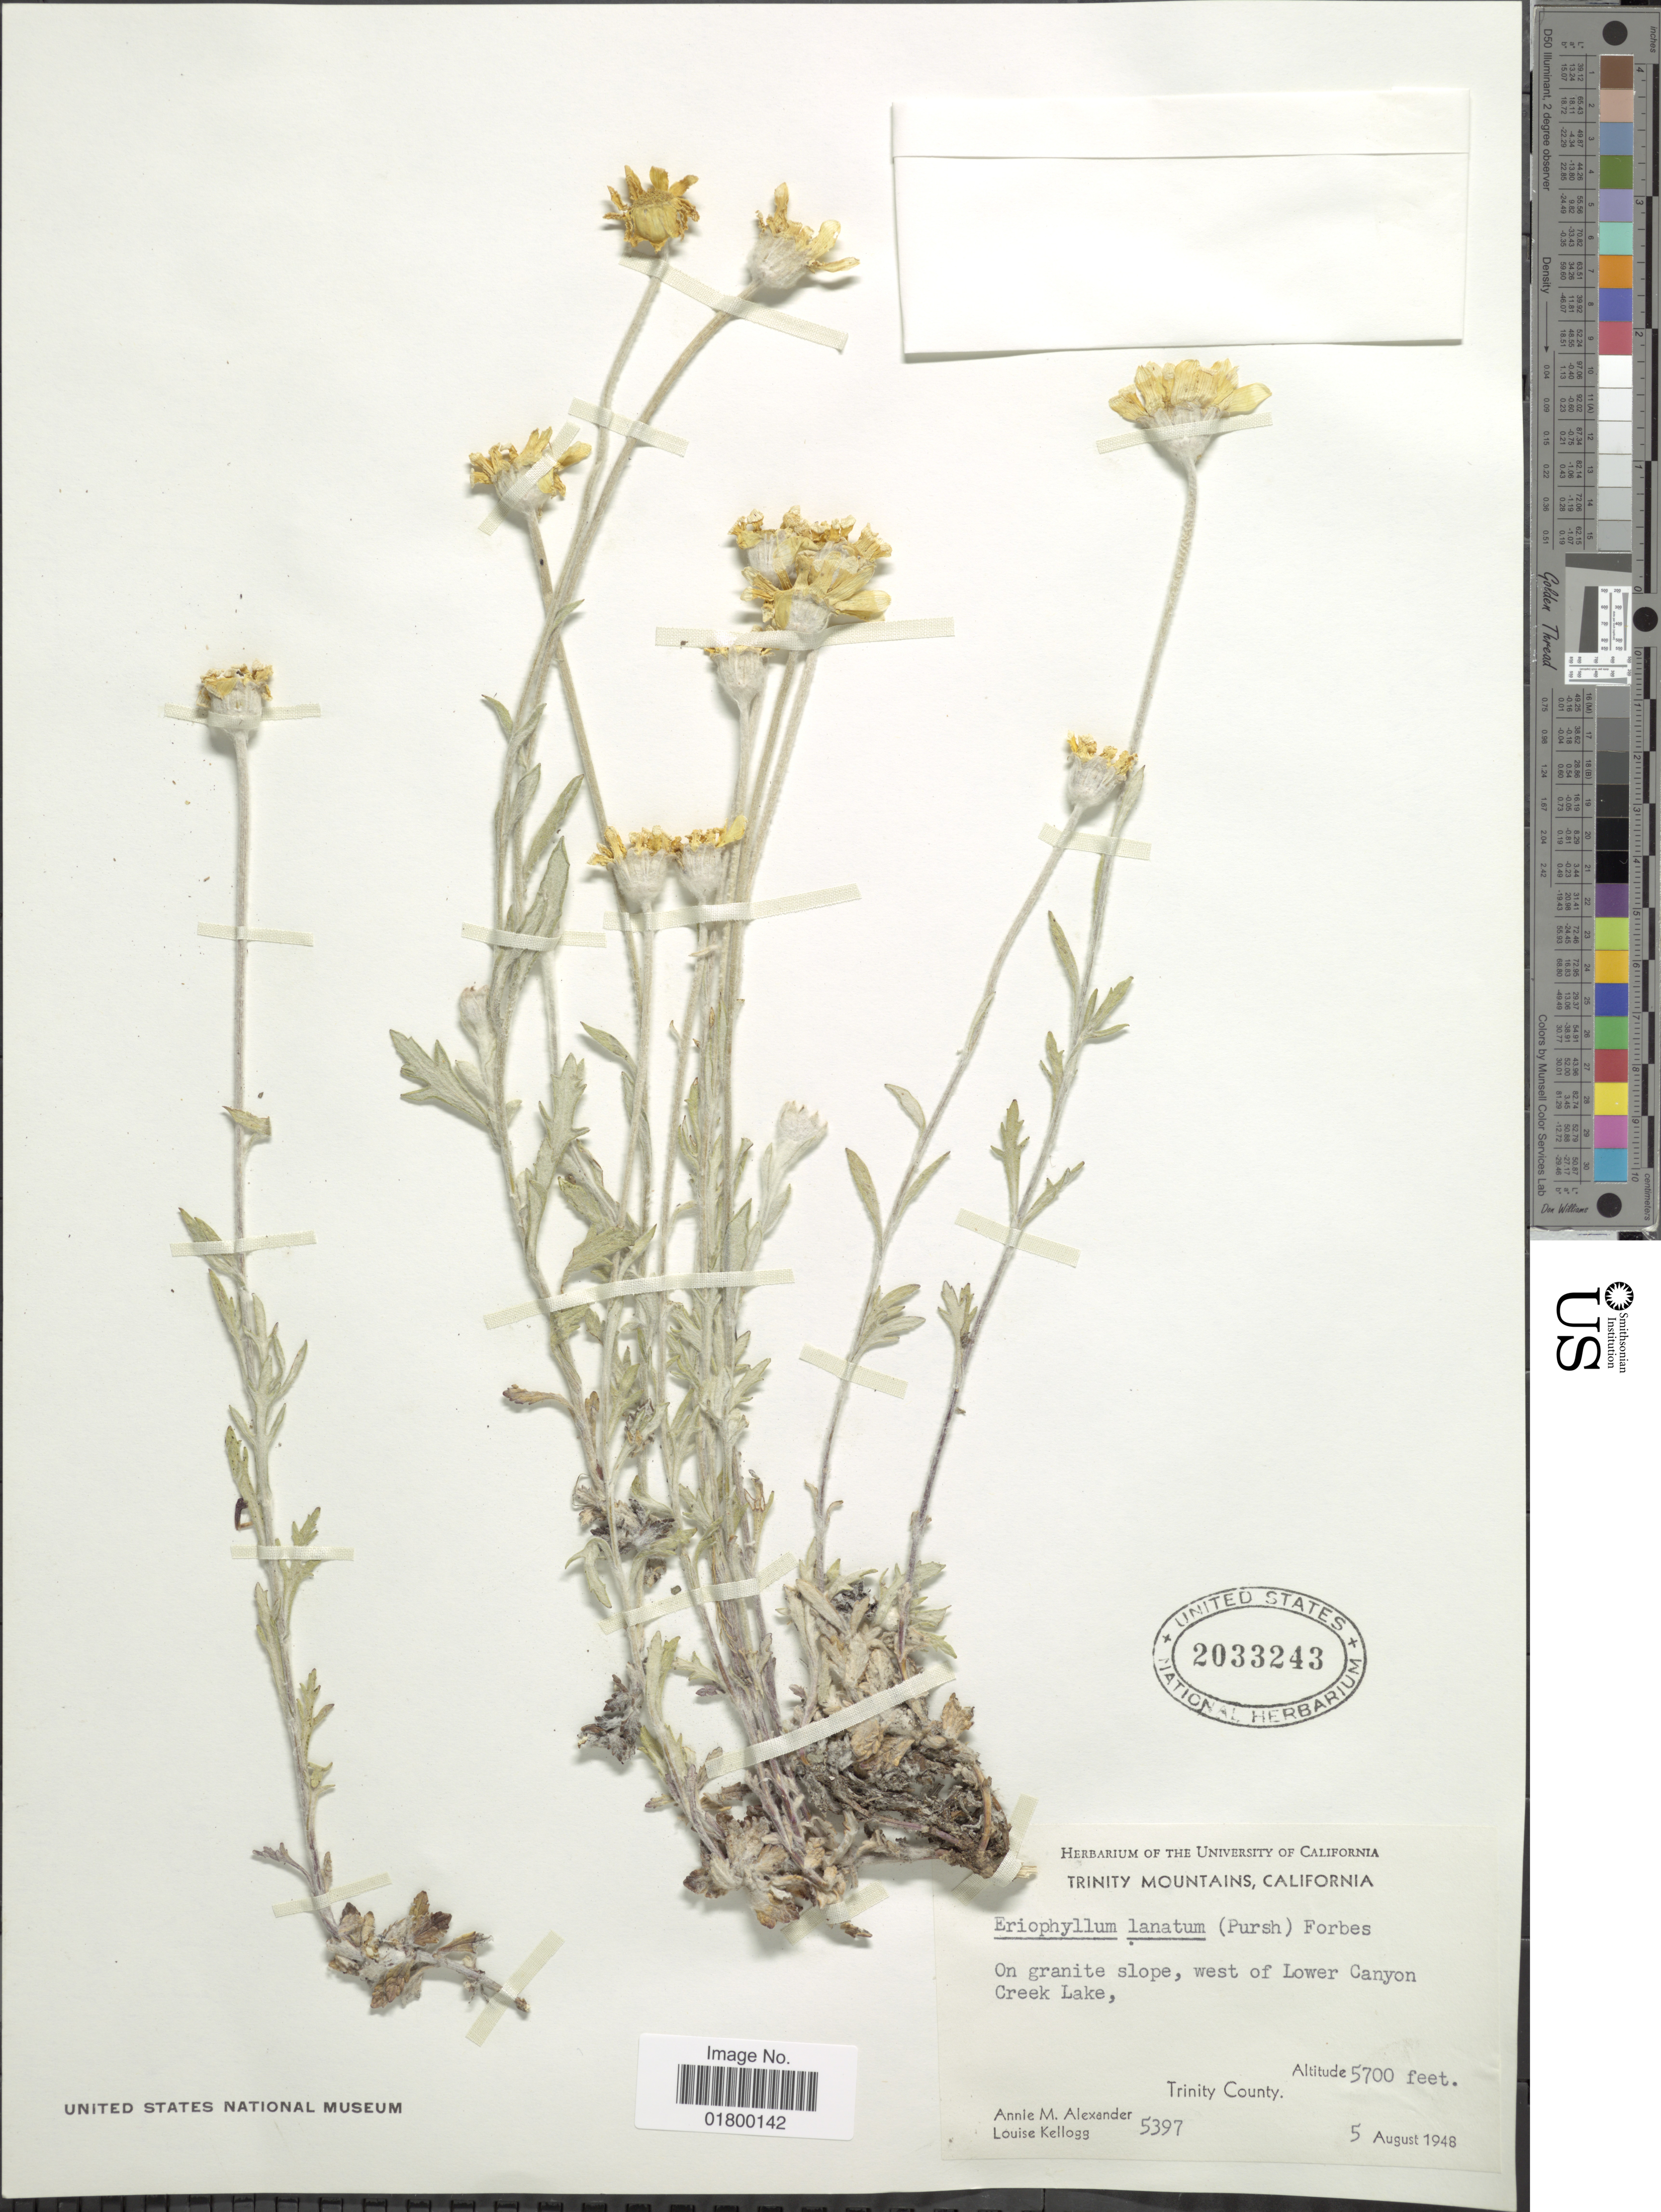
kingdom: Plantae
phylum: Tracheophyta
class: Magnoliopsida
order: Asterales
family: Asteraceae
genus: Eriophyllum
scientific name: Eriophyllum lanatum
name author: (Pursh) J. Forbes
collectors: A. M. Alexander & L. Kellogg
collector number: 5397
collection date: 1948-08-05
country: United States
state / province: California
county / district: Trinity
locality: Trinity Mountains, California, On granite slope, west of Lower Canyon Creek Lake, Trinity County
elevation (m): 1737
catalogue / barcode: US 2033243